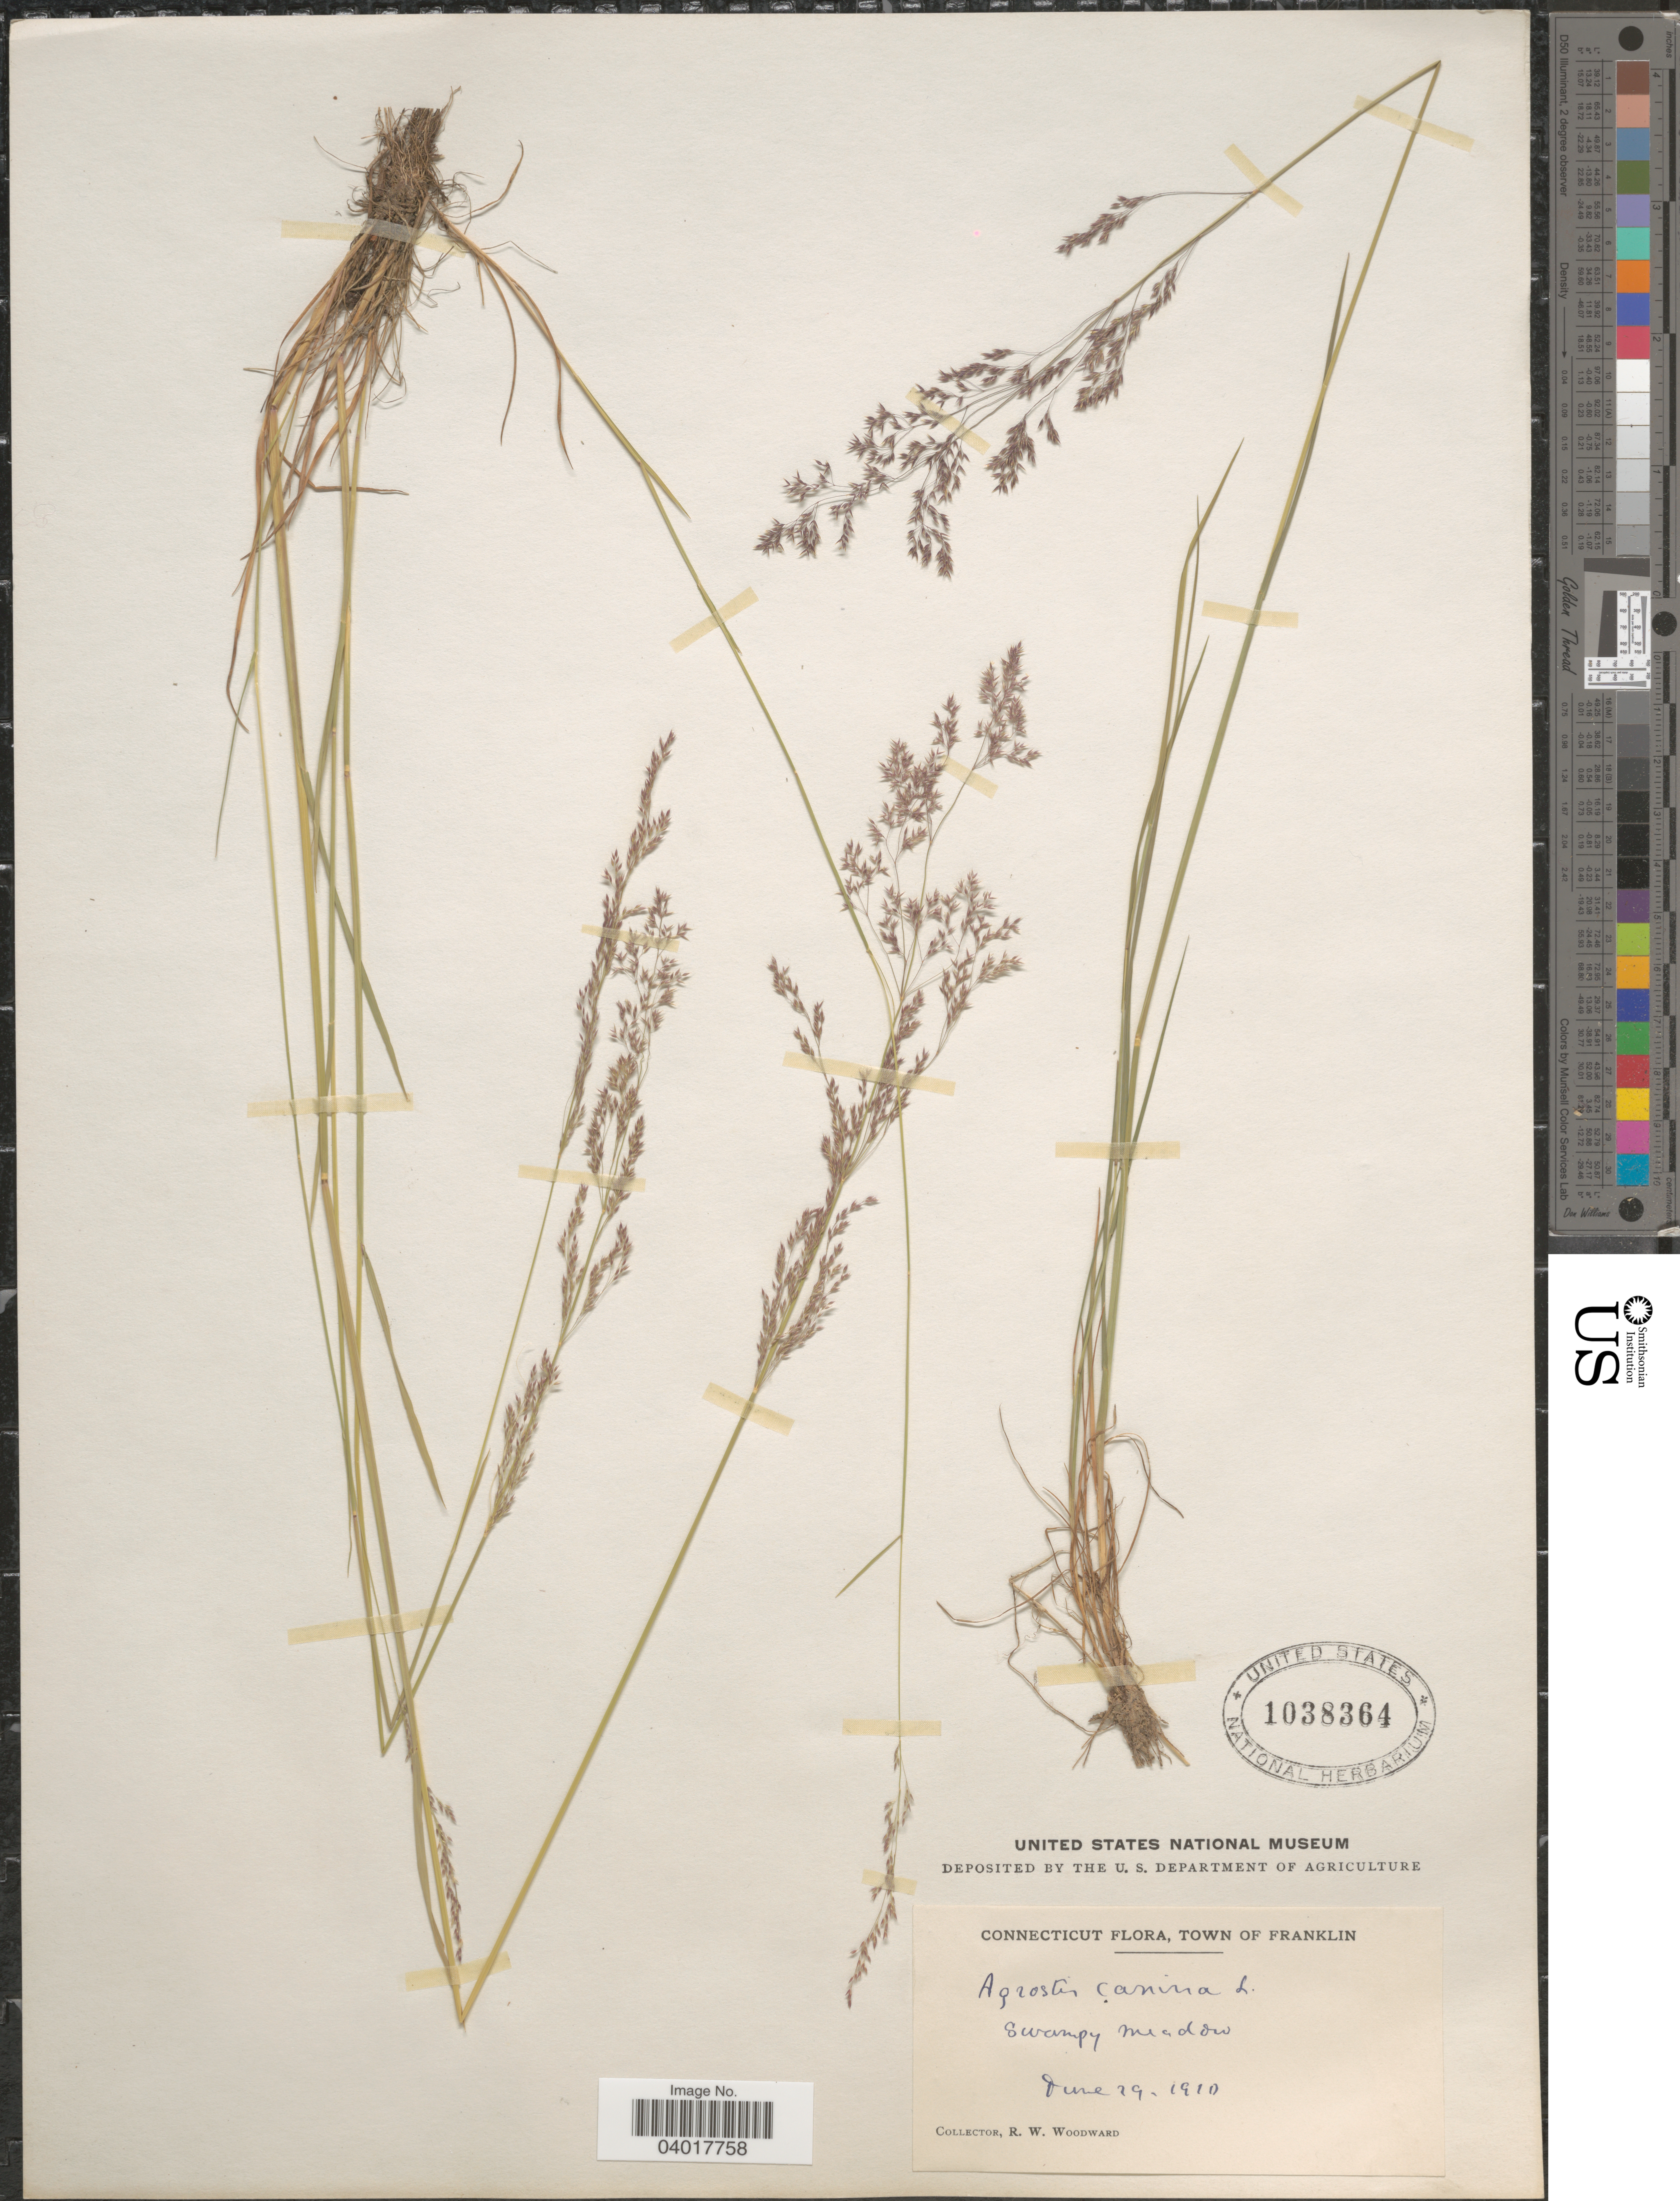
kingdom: Plantae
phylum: Tracheophyta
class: Liliopsida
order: Poales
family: Poaceae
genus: Agrostis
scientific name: Agrostis canina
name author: L.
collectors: R. Woodward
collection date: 1910-06-29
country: United States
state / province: Connecticut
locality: Town of Franklin. Swampy meadow.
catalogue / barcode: US 1038364